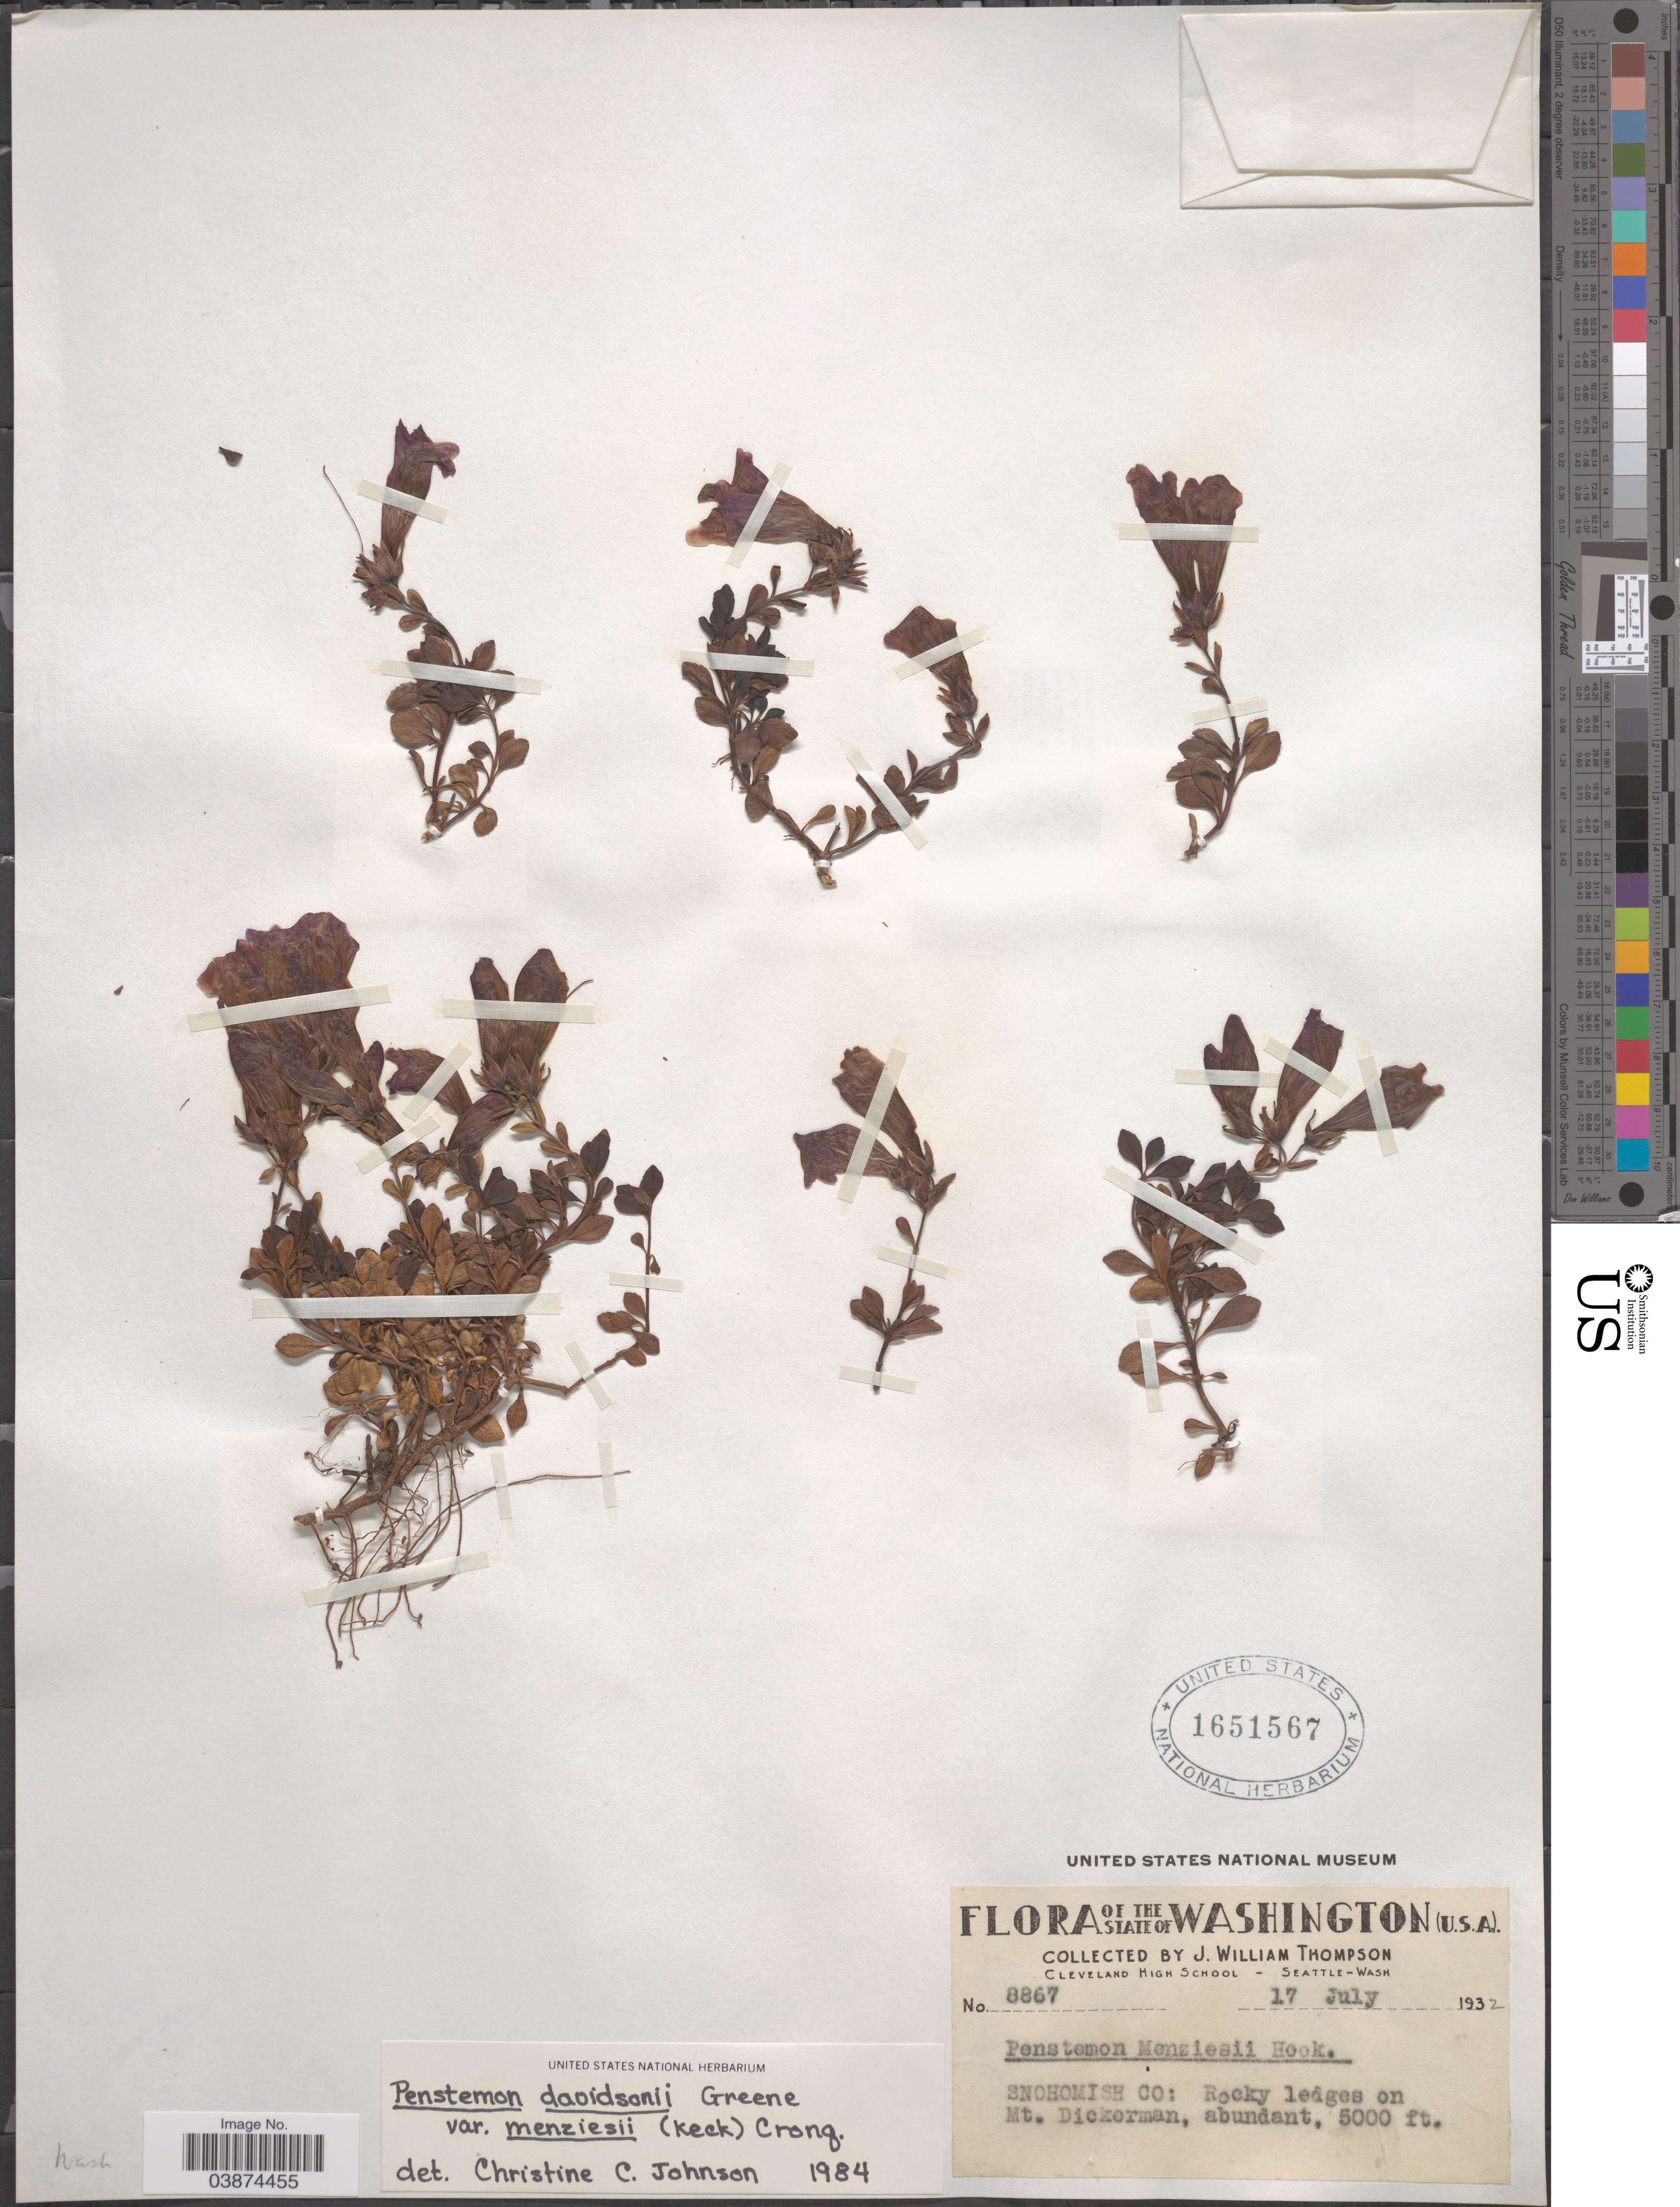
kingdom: Plantae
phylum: Tracheophyta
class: Magnoliopsida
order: Lamiales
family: Plantaginaceae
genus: Penstemon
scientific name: Penstemon davidsonii var. menziesii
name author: (D.D. Keck) Cronquist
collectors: J. W. Thompson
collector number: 8867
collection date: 1932-07-17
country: United States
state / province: Washington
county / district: Snohomish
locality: Snohomish Co: Rocky ledges on Mt. Dickerman.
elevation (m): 1524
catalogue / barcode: US 1651567